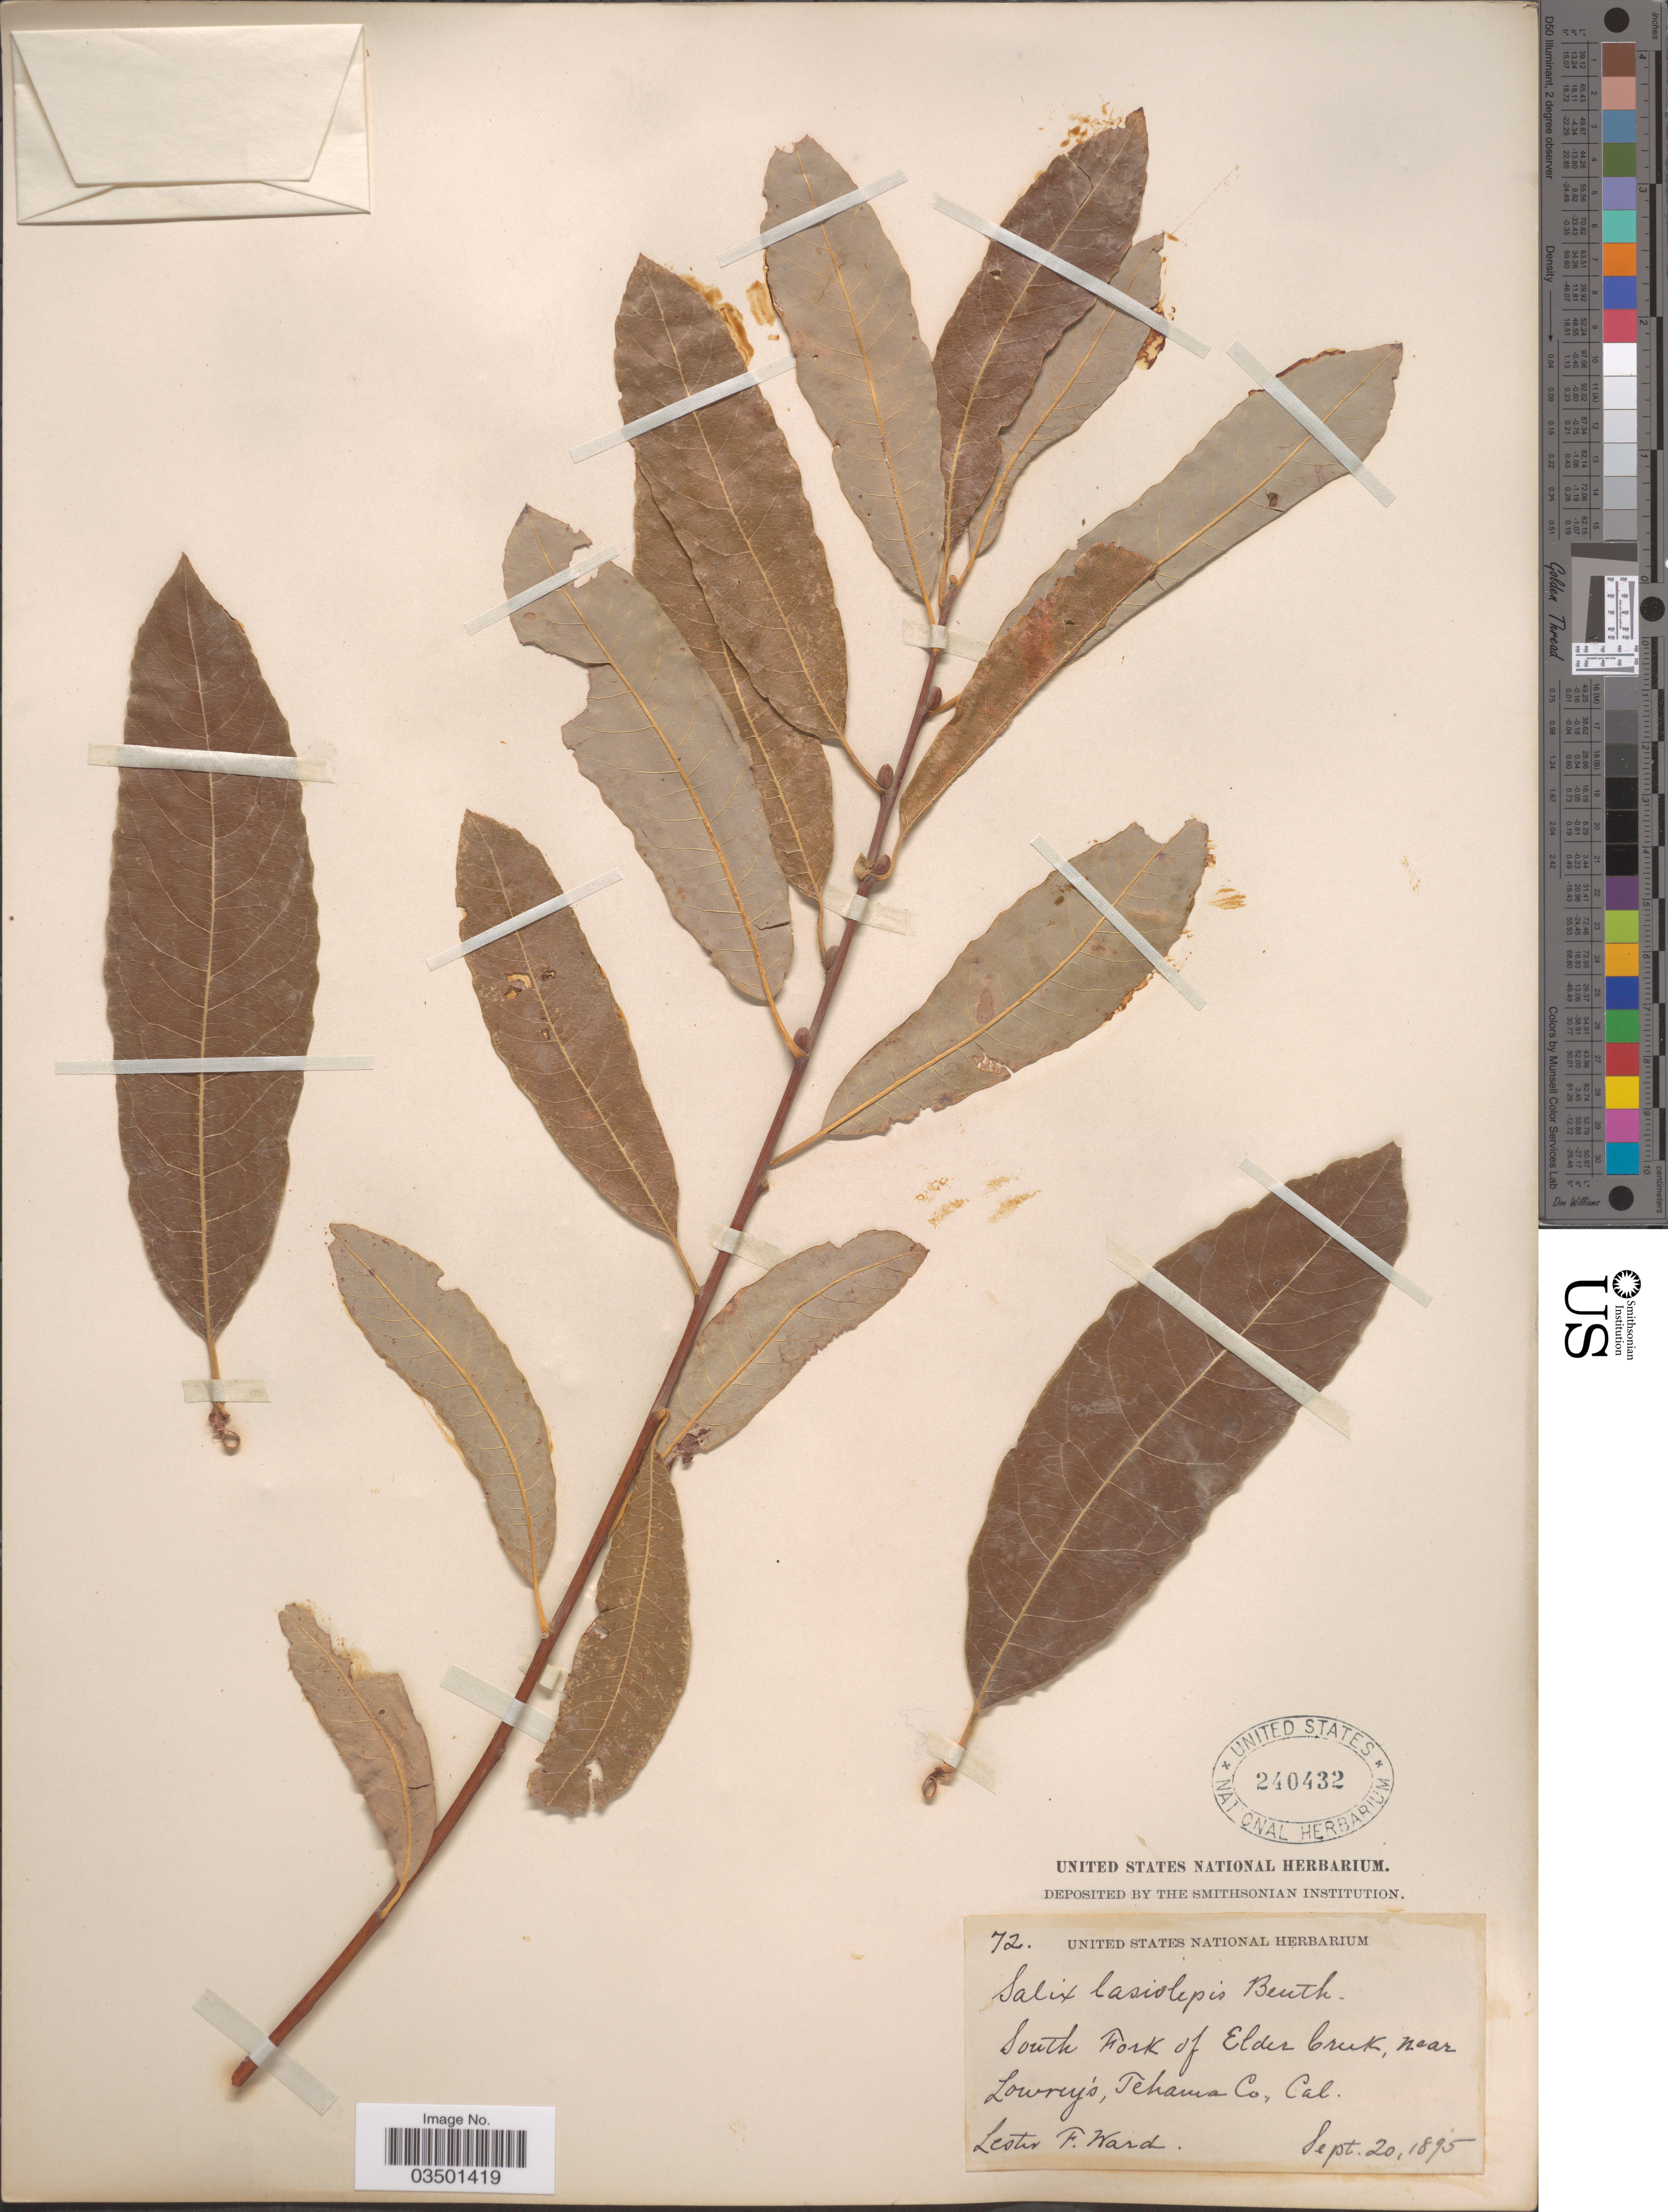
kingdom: Plantae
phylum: Tracheophyta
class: Magnoliopsida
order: Malpighiales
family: Salicaceae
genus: Salix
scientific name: Salix lasiolepis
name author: Benth.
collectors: L. F. Ward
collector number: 72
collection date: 1895-09-20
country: United States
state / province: California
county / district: Tehama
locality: South Fork of Elder Creek, near Lowrey's, Tehama Co.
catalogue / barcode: US 240432